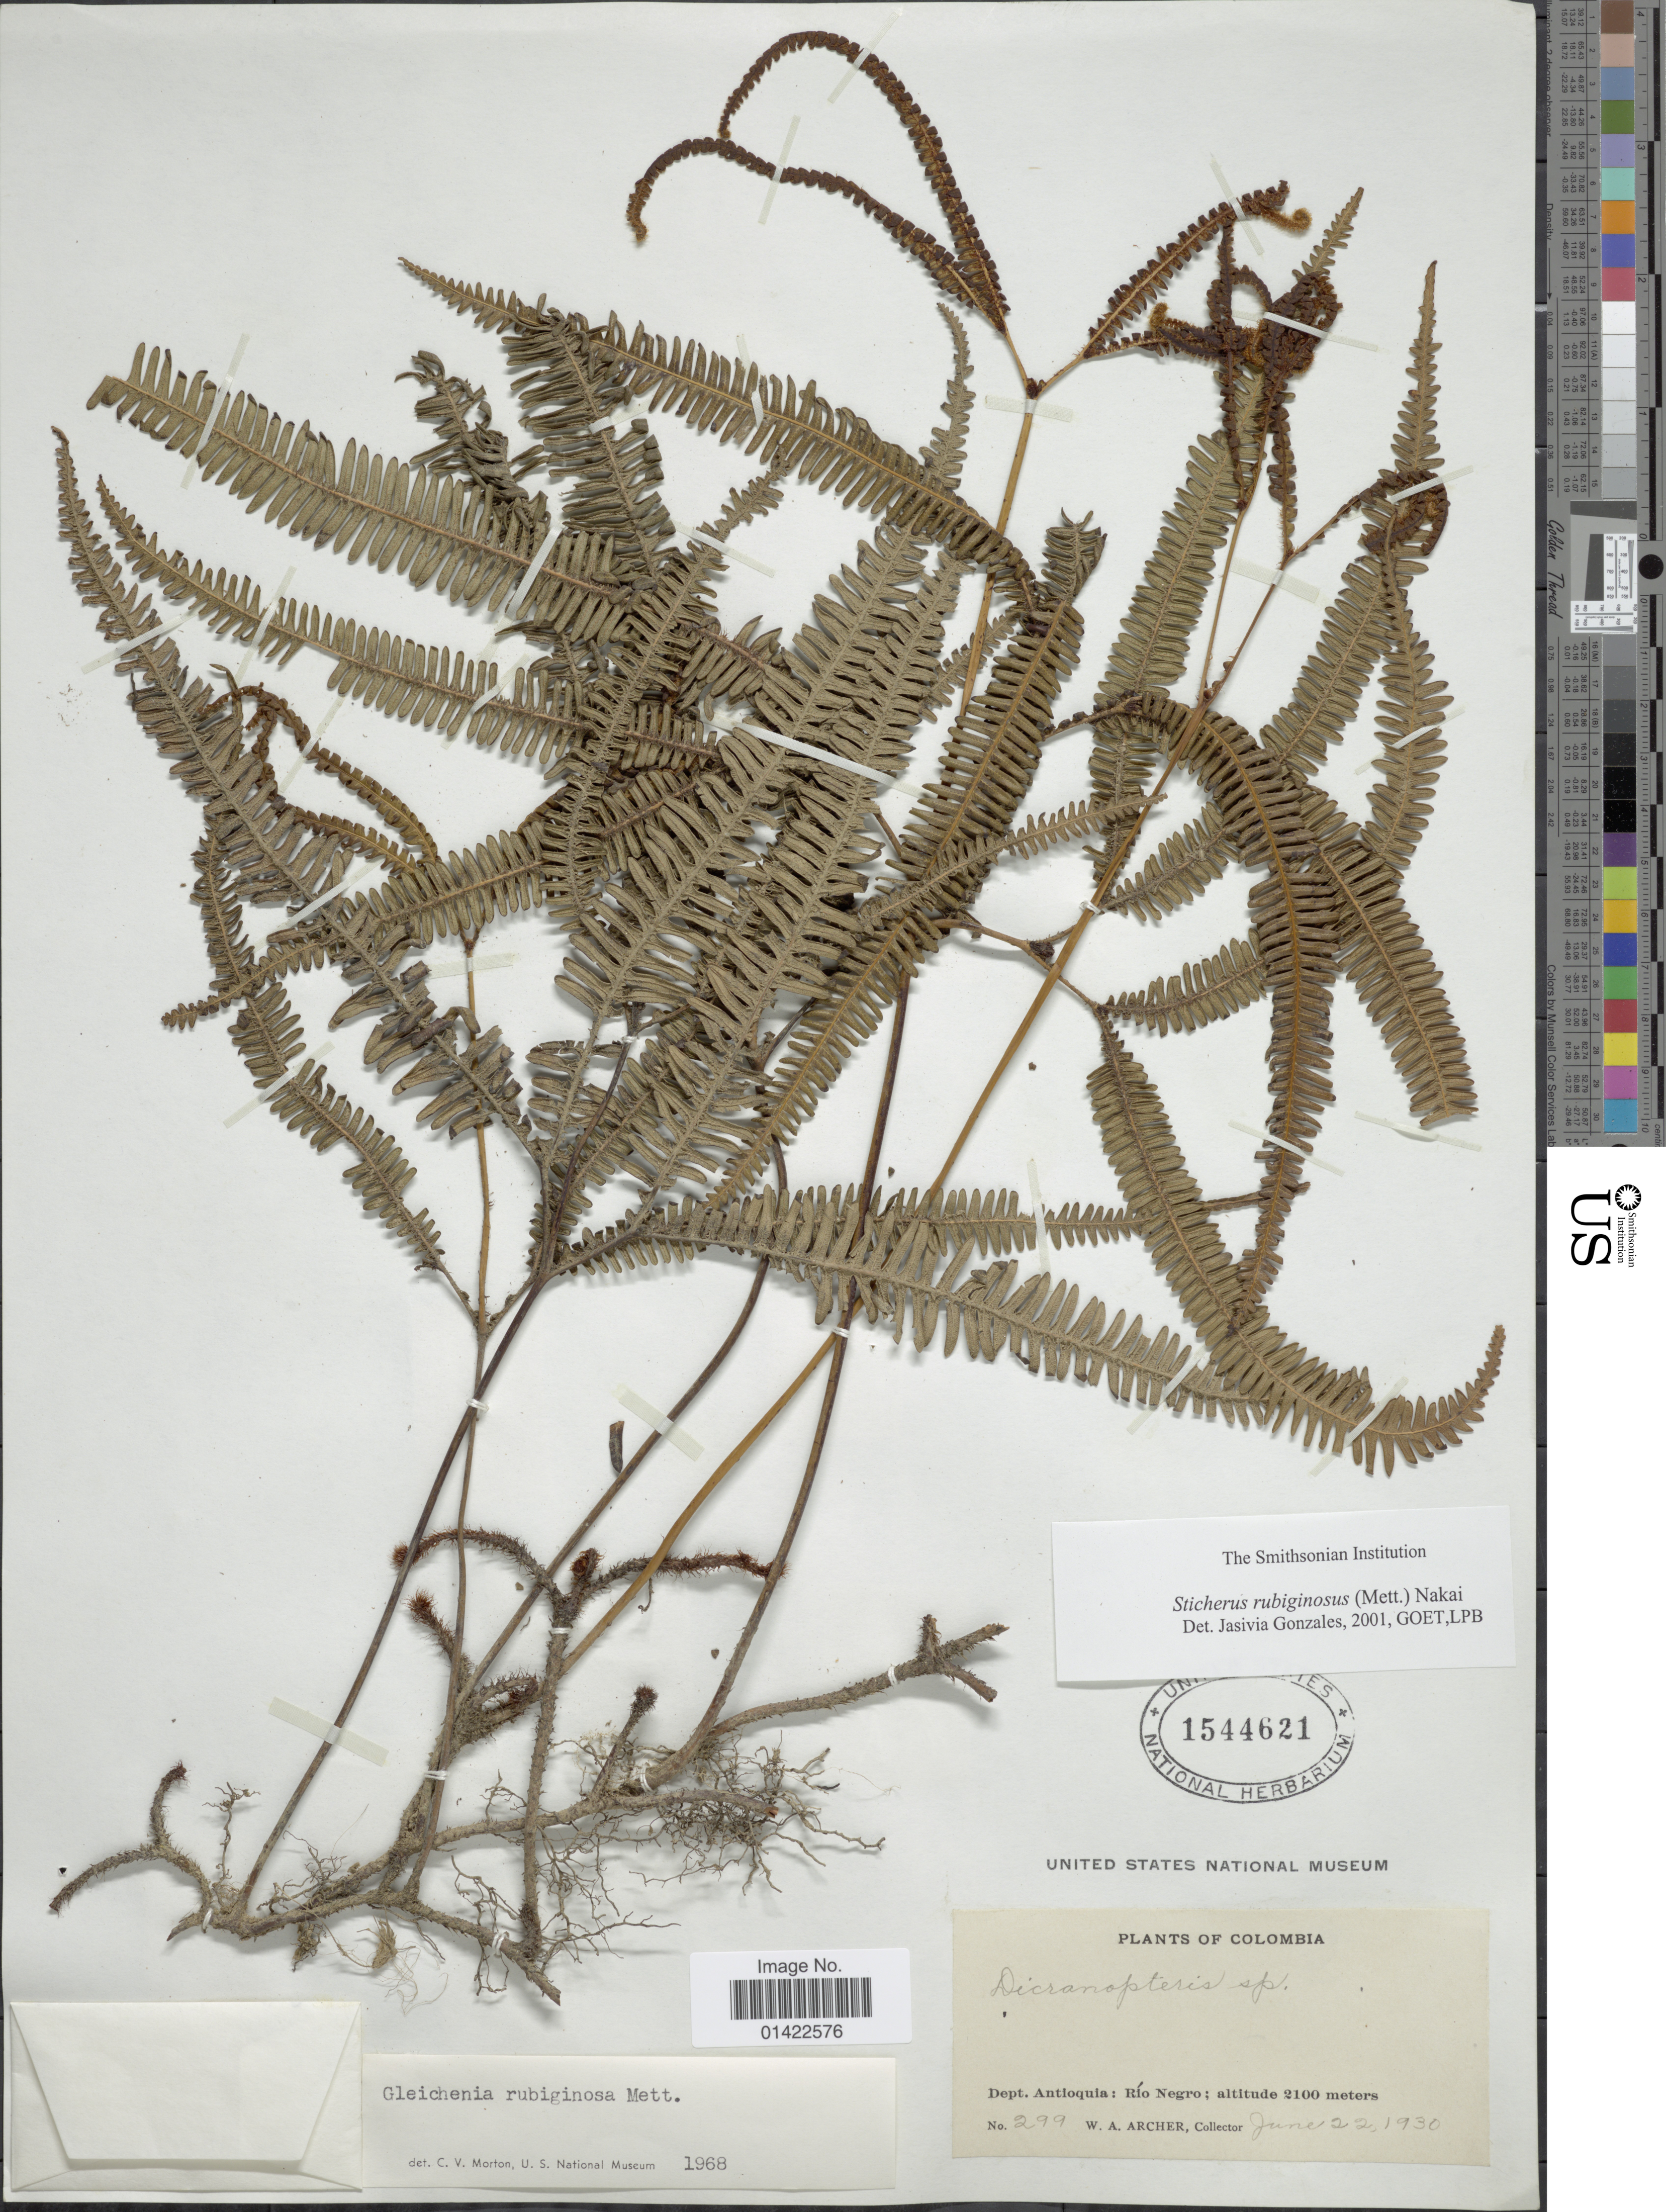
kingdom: Plantae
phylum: Tracheophyta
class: Polypodiopsida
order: Gleicheniales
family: Gleicheniaceae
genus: Sticherus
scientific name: Sticherus rubiginosus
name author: (Mett.) Nakai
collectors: W. A. Archer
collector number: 299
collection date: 1930-06-22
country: Colombia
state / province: Antioquia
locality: Río Negro.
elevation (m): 2100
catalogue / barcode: US 1544621